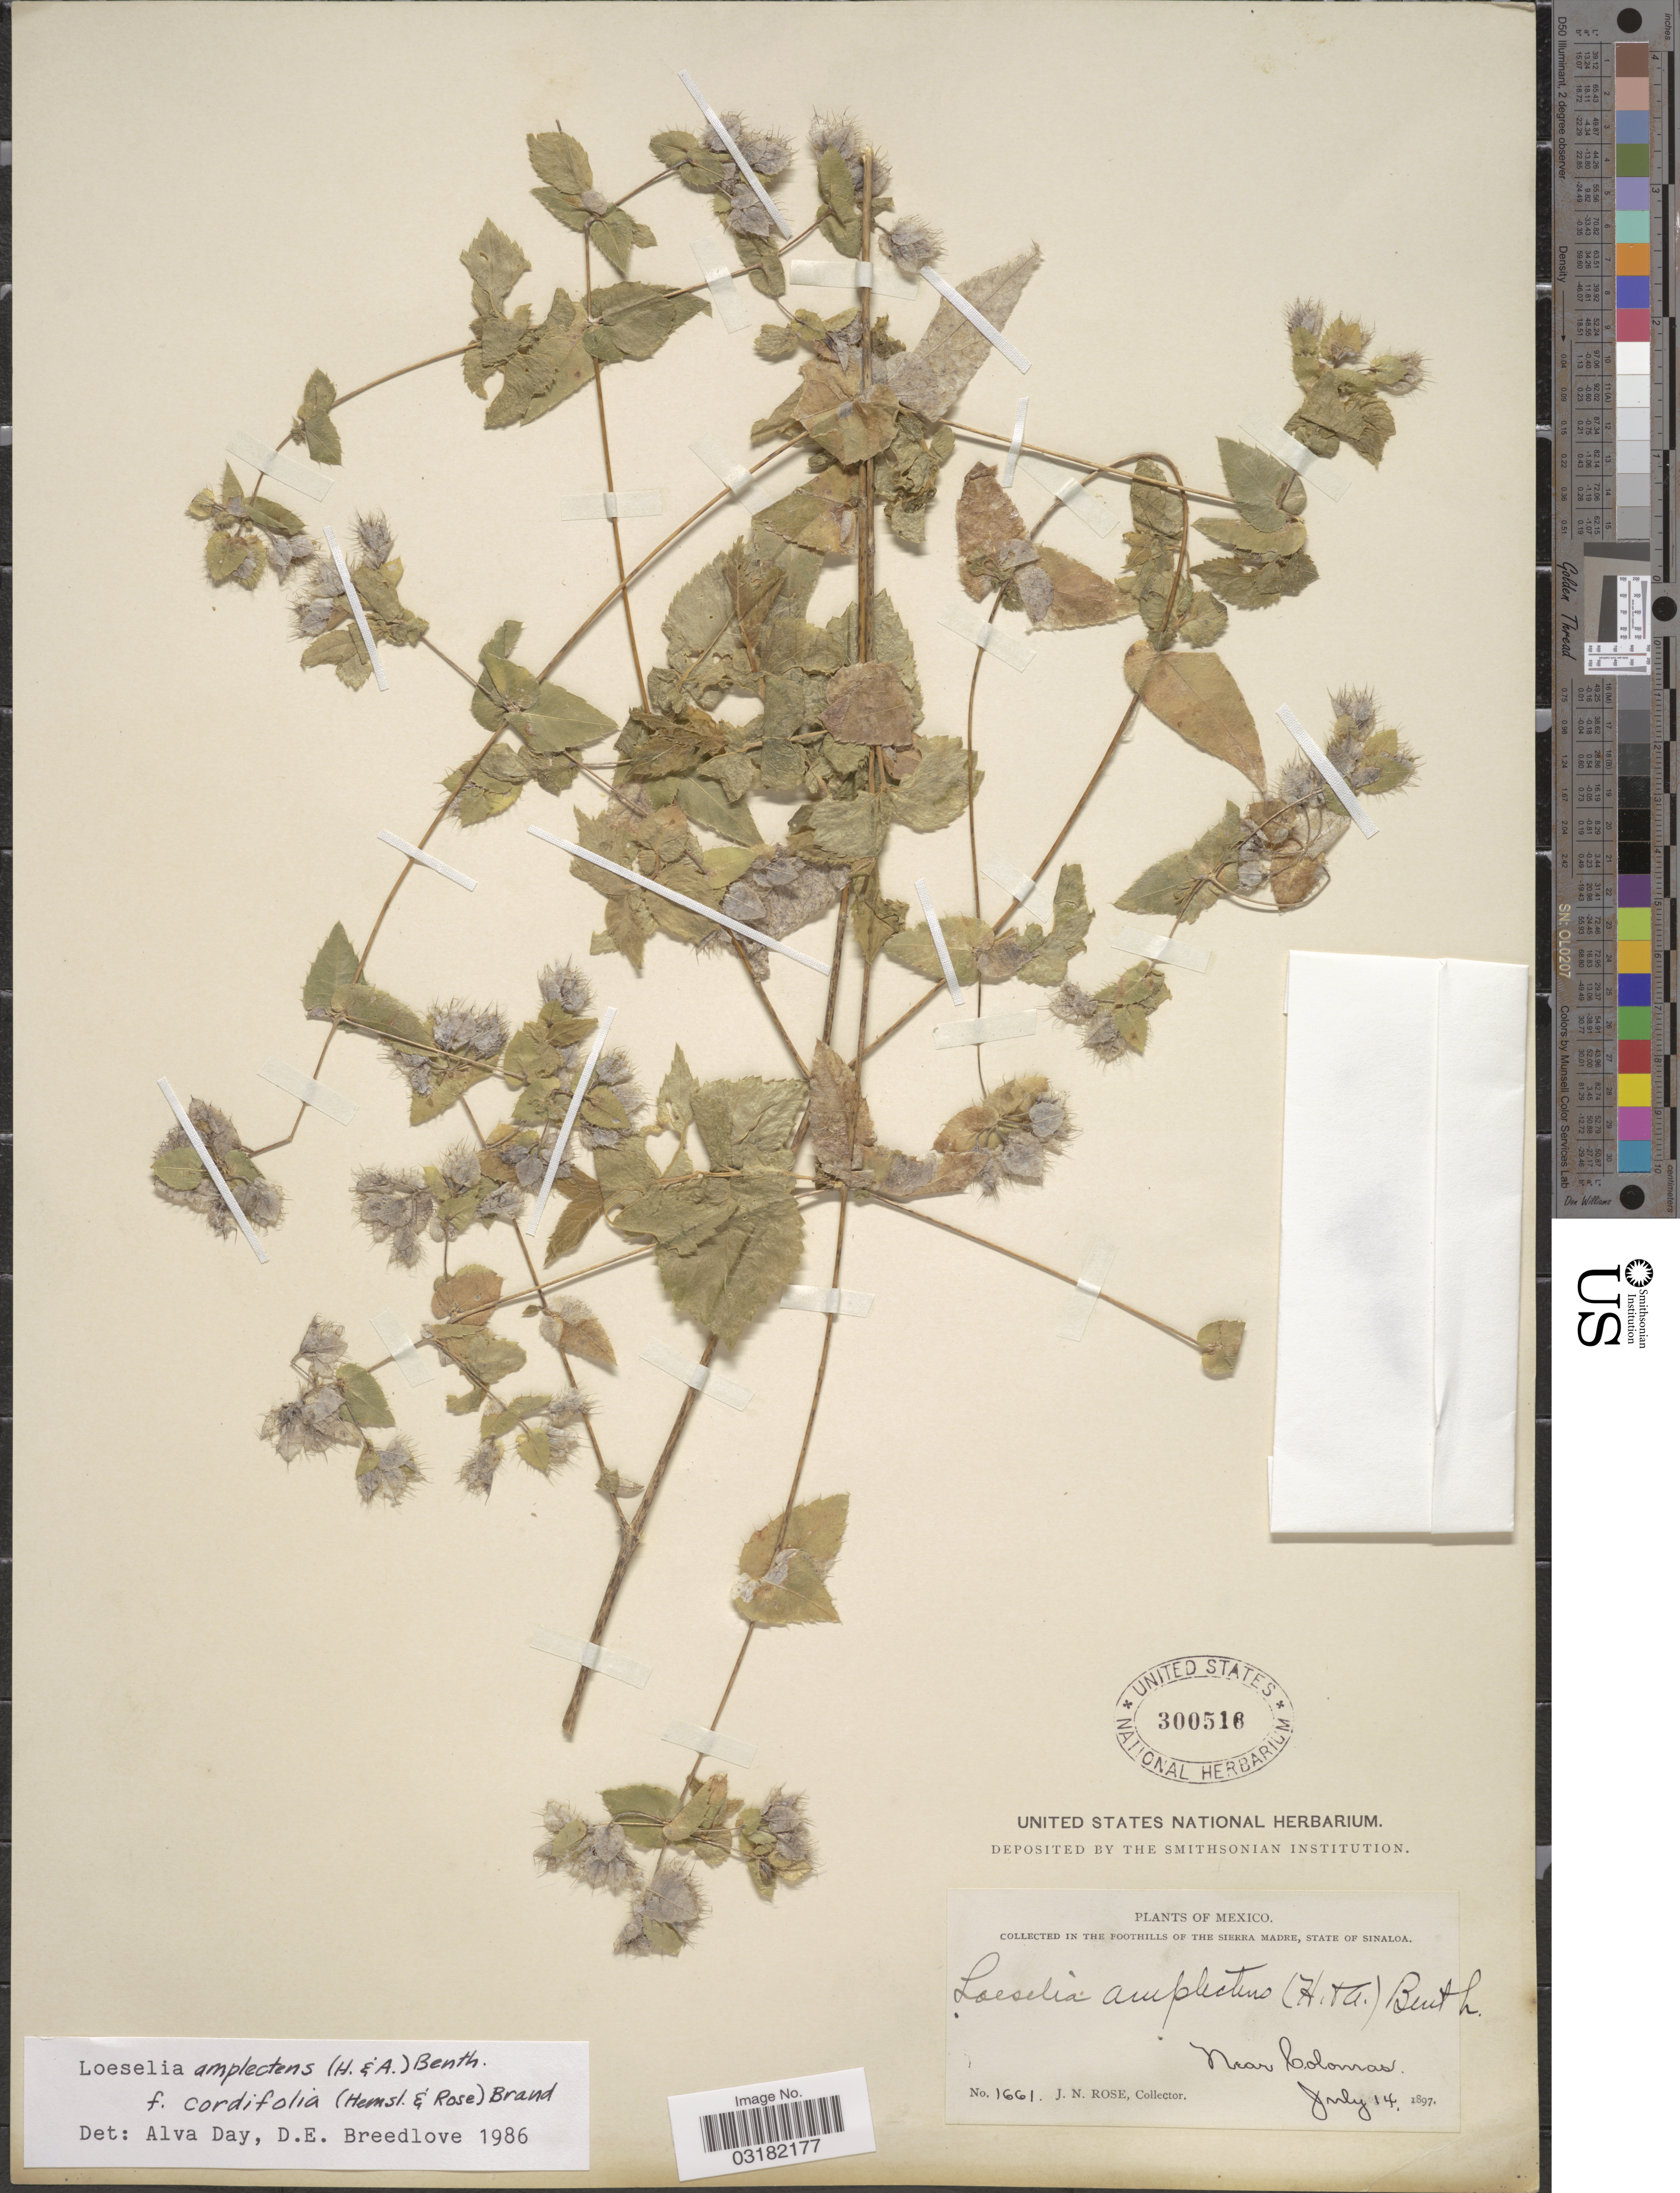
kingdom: Plantae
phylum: Tracheophyta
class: Magnoliopsida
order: Ericales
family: Polemoniaceae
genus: Loeselia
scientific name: Loeselia amplectens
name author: (Hook. & Arn.) Benth. ex DC.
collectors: J. N. Rose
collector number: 1661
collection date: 1897-07-14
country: Mexico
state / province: Sinaloa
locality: In the foothills of The Sierra Madre. Near Colomas.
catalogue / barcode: US 300516